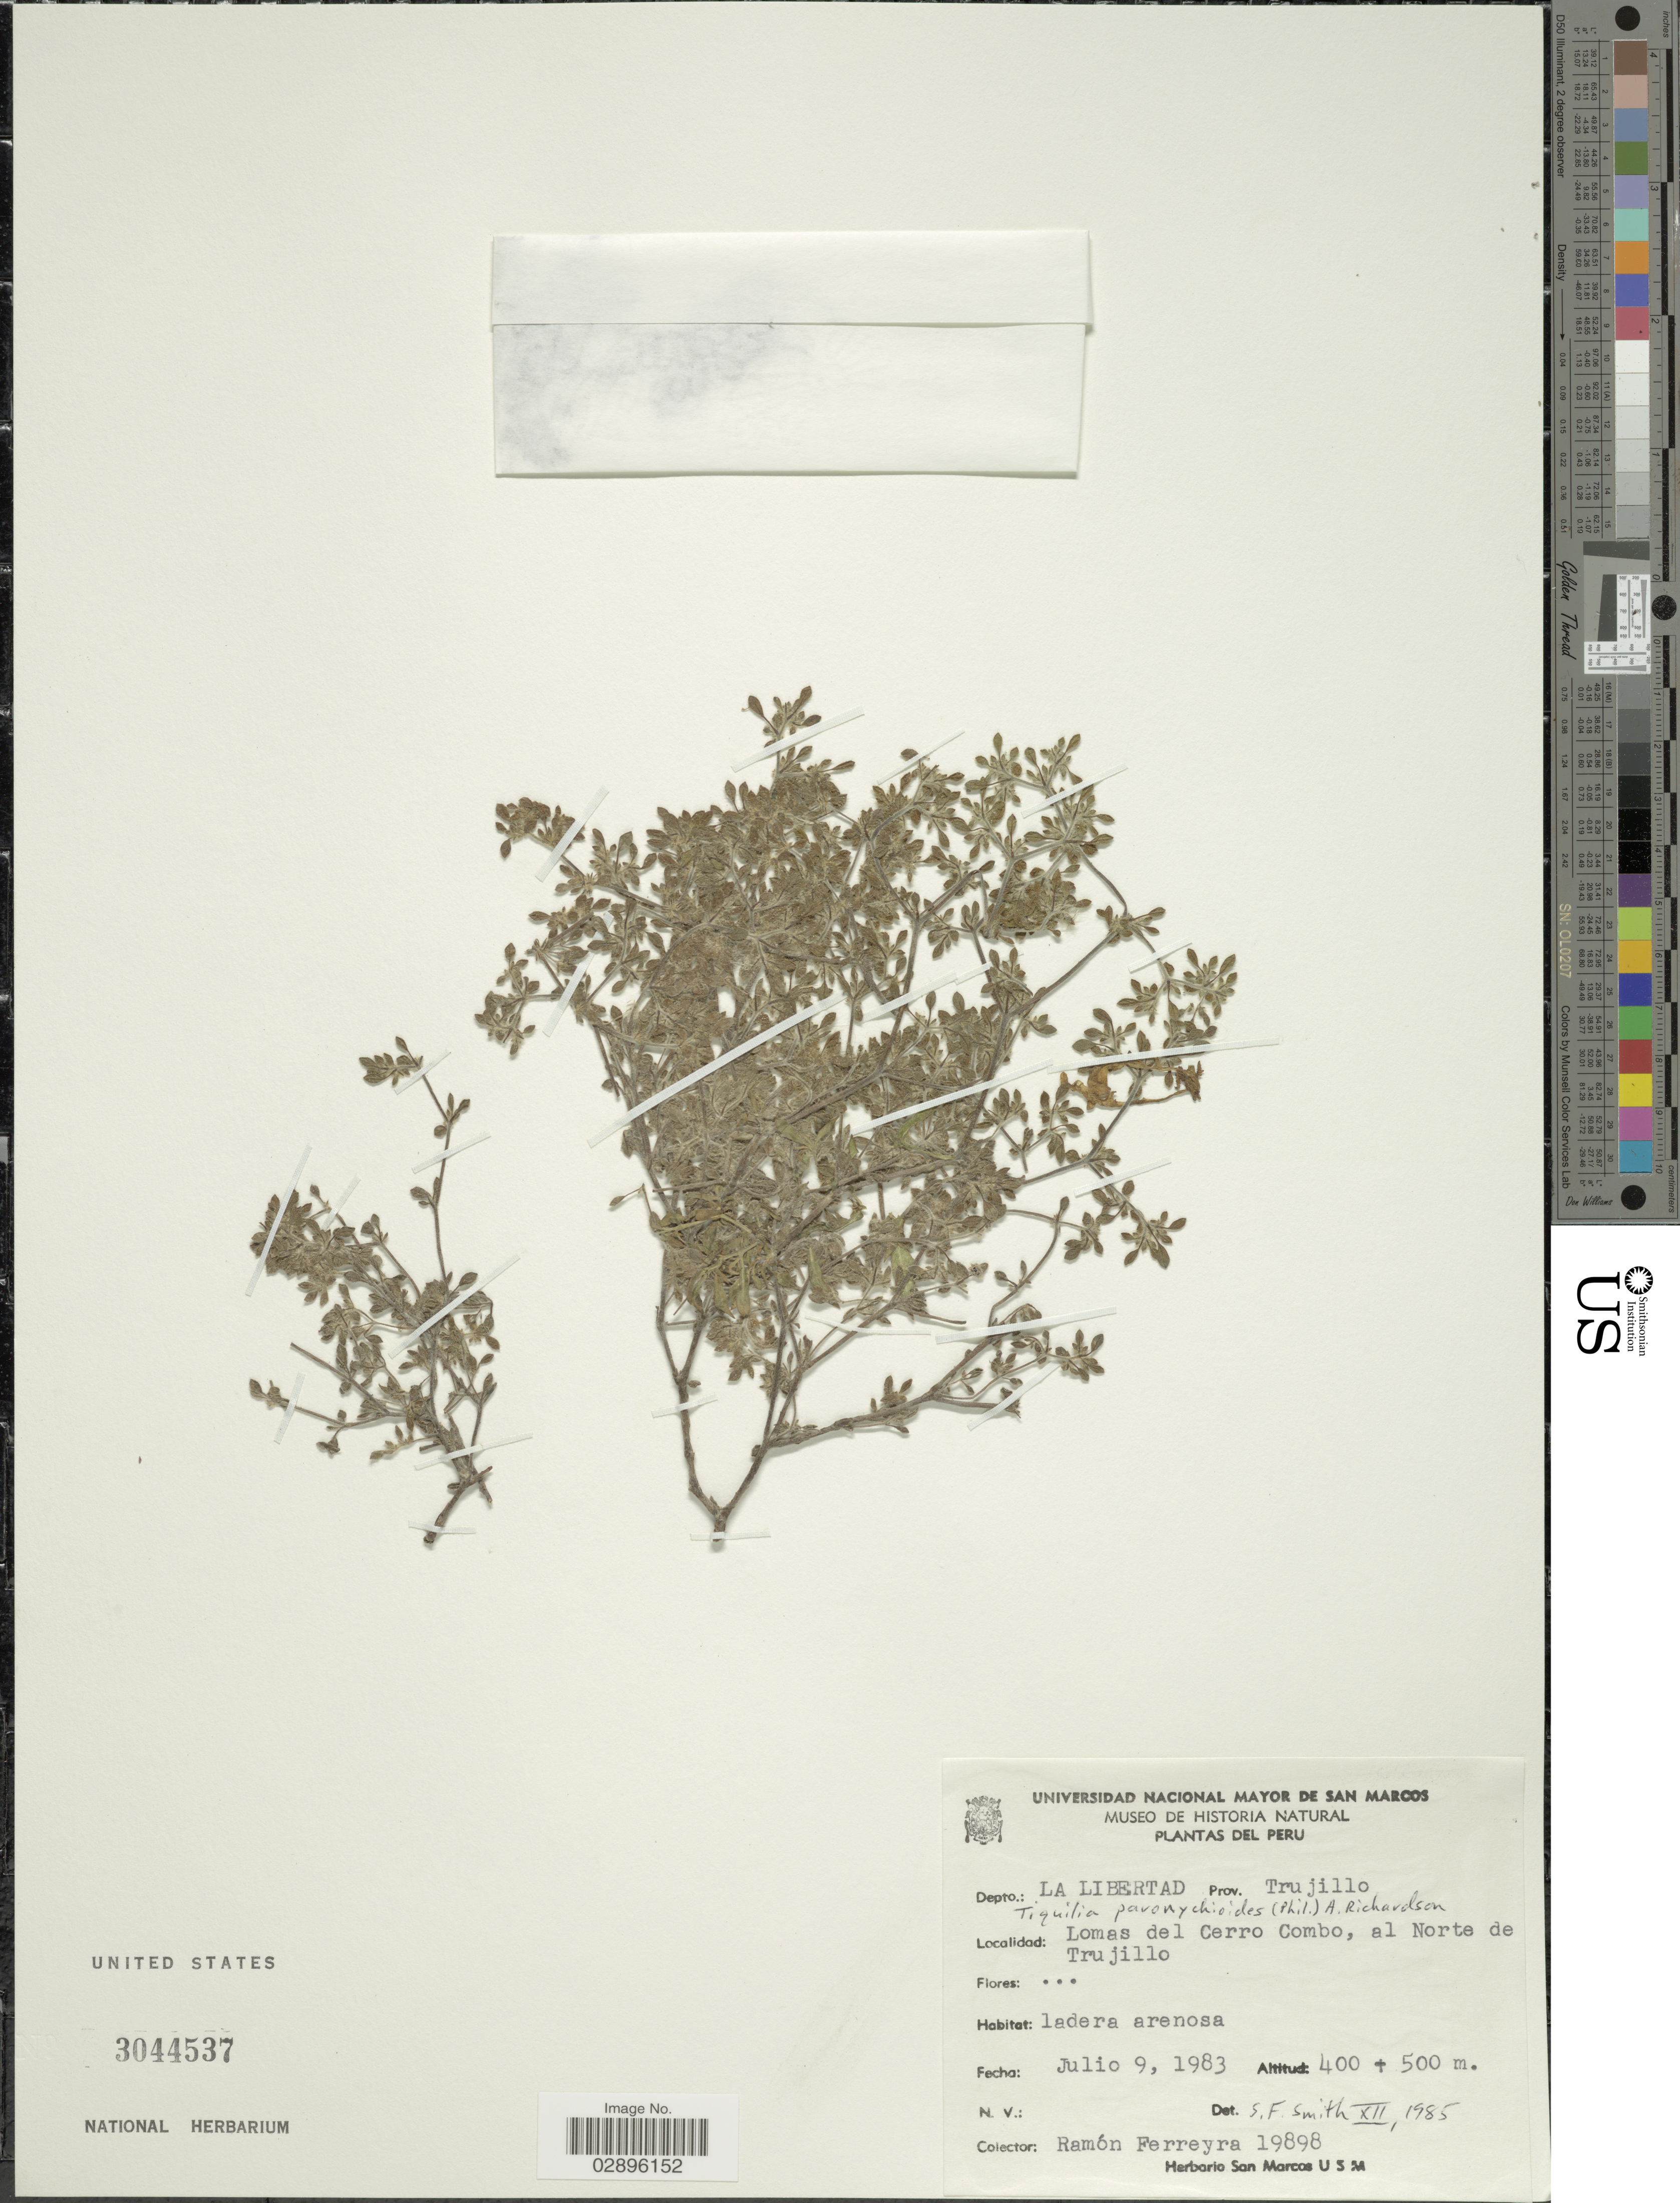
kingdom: Plantae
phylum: Tracheophyta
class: Magnoliopsida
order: Boraginales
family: Ehretiaceae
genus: Tiquilia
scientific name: Tiquilia paronychioides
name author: (Phil.) A.T. Richardson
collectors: R. A. Ferreyra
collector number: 19898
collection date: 1983-07-09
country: Peru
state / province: La Libertad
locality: Depto.: La Libertad, Prov.: Trujillo. Lomas del Cerro Combo, al Norte de Trujillo.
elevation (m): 400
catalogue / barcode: US 3044537